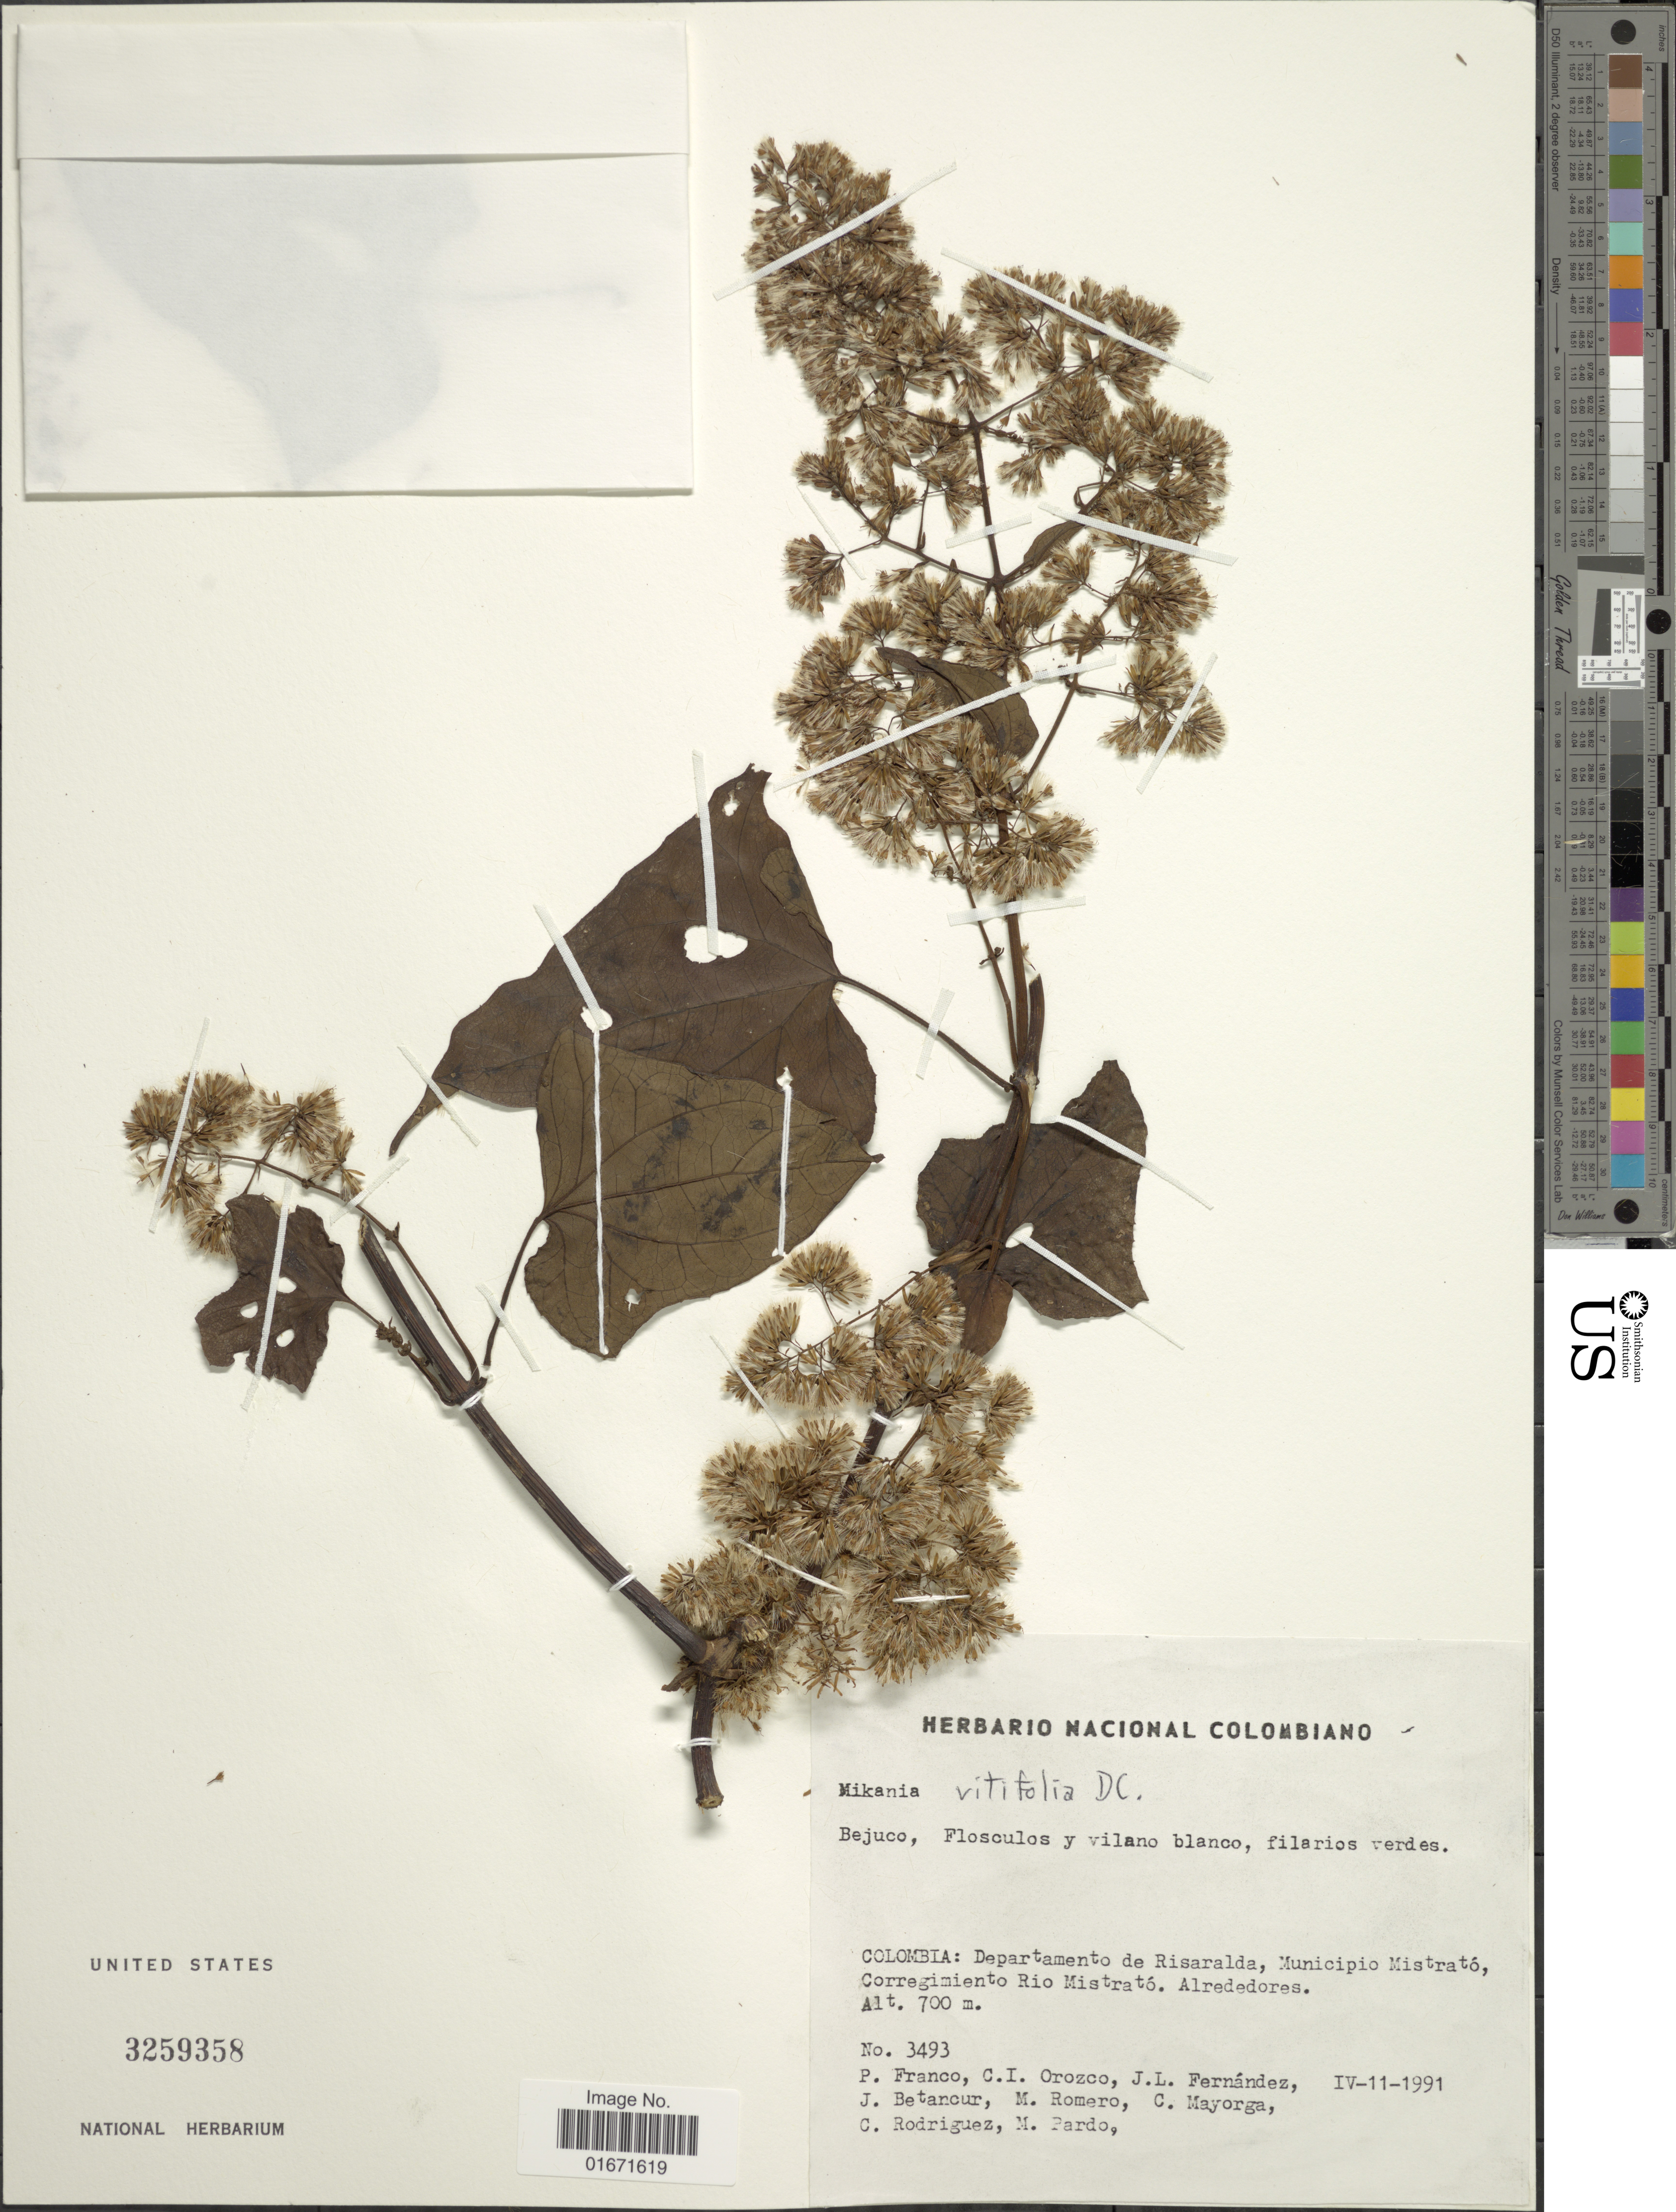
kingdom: Plantae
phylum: Tracheophyta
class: Magnoliopsida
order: Asterales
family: Asteraceae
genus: Mikania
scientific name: Mikania vitifolia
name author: DC.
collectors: P. Franco, C. I. Orozco, J. Fernandez, J. Betancur & et al.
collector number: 3493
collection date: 1991-04-11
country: Colombia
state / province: Risaralda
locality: Colombia: Departamento de Risaralda, Municipio Mistrató, Corregimiento Rio Mistrató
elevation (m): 700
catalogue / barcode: US 3259358